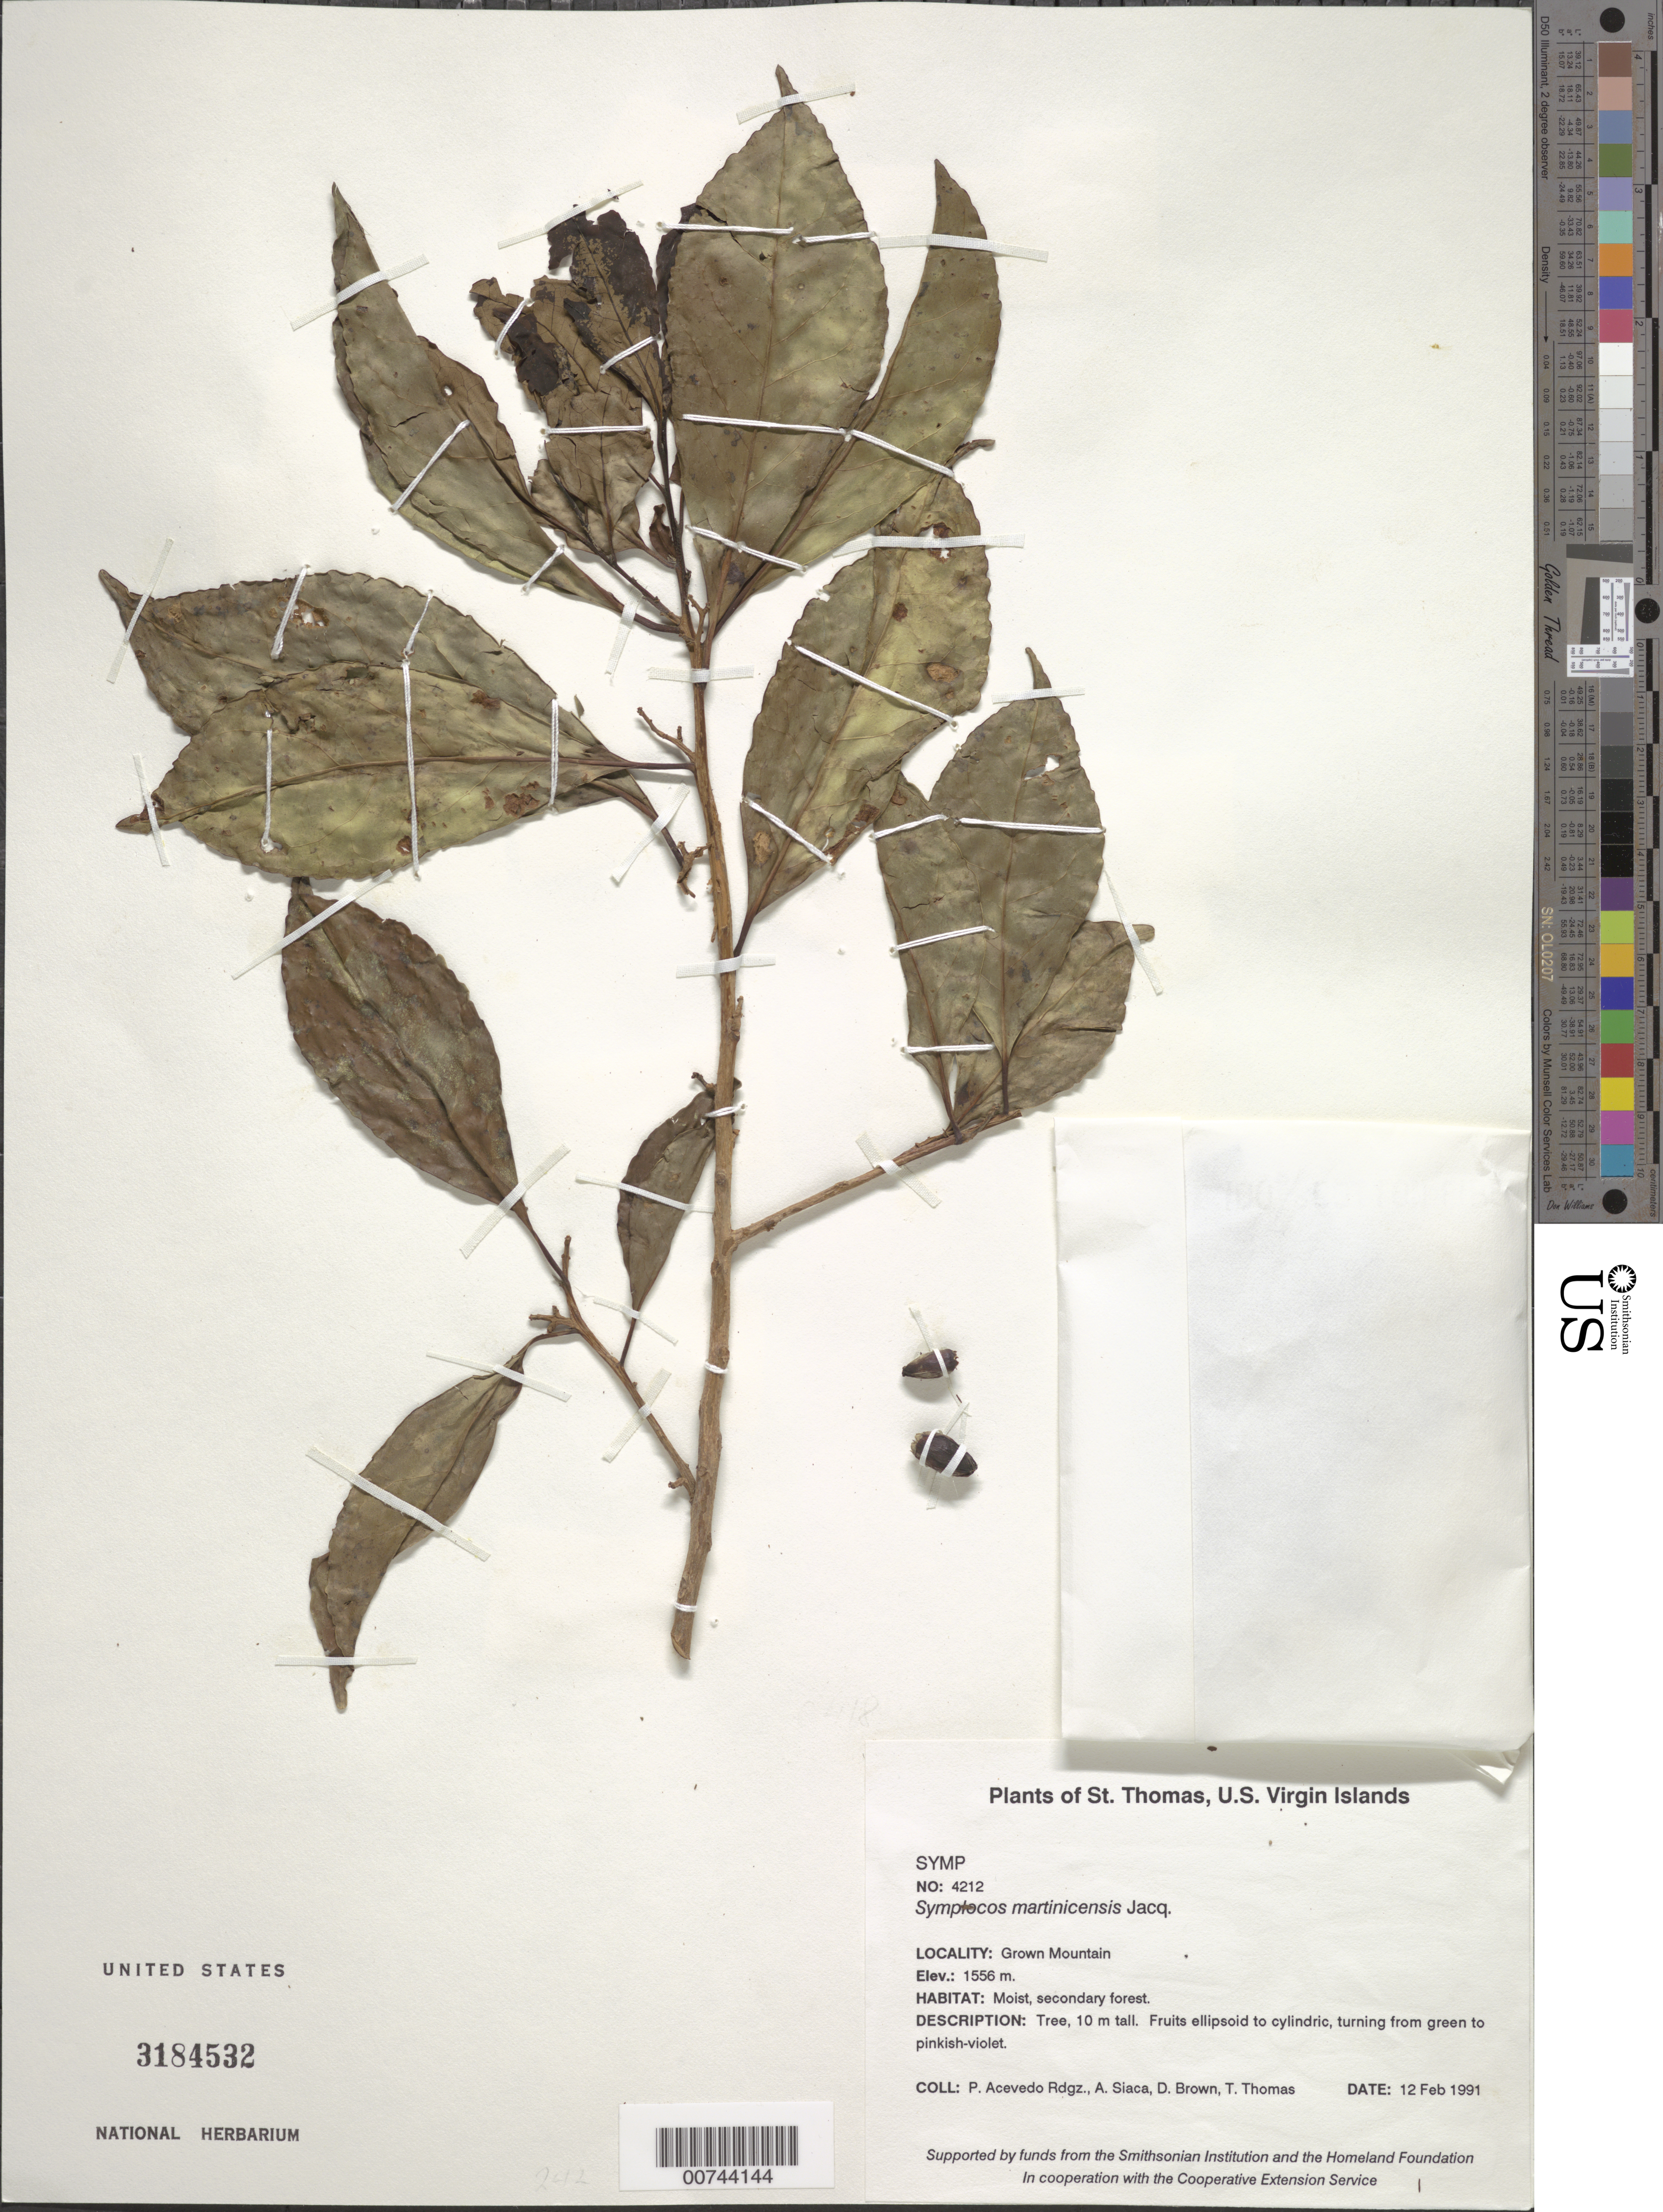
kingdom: Plantae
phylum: Tracheophyta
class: Magnoliopsida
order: Ericales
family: Symplocaceae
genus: Symplocos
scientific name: Symplocos martinicensis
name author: Jacq.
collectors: P. Acevedo-Rodr., A. Siaca, D. Brown & T. Thomas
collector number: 4212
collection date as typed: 12 Feb 1991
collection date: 1991-02-12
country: U.S. Virgin Islands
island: St. Thomas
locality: Crown Mountain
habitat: Moist, secondary forest.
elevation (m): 440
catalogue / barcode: US 3184532